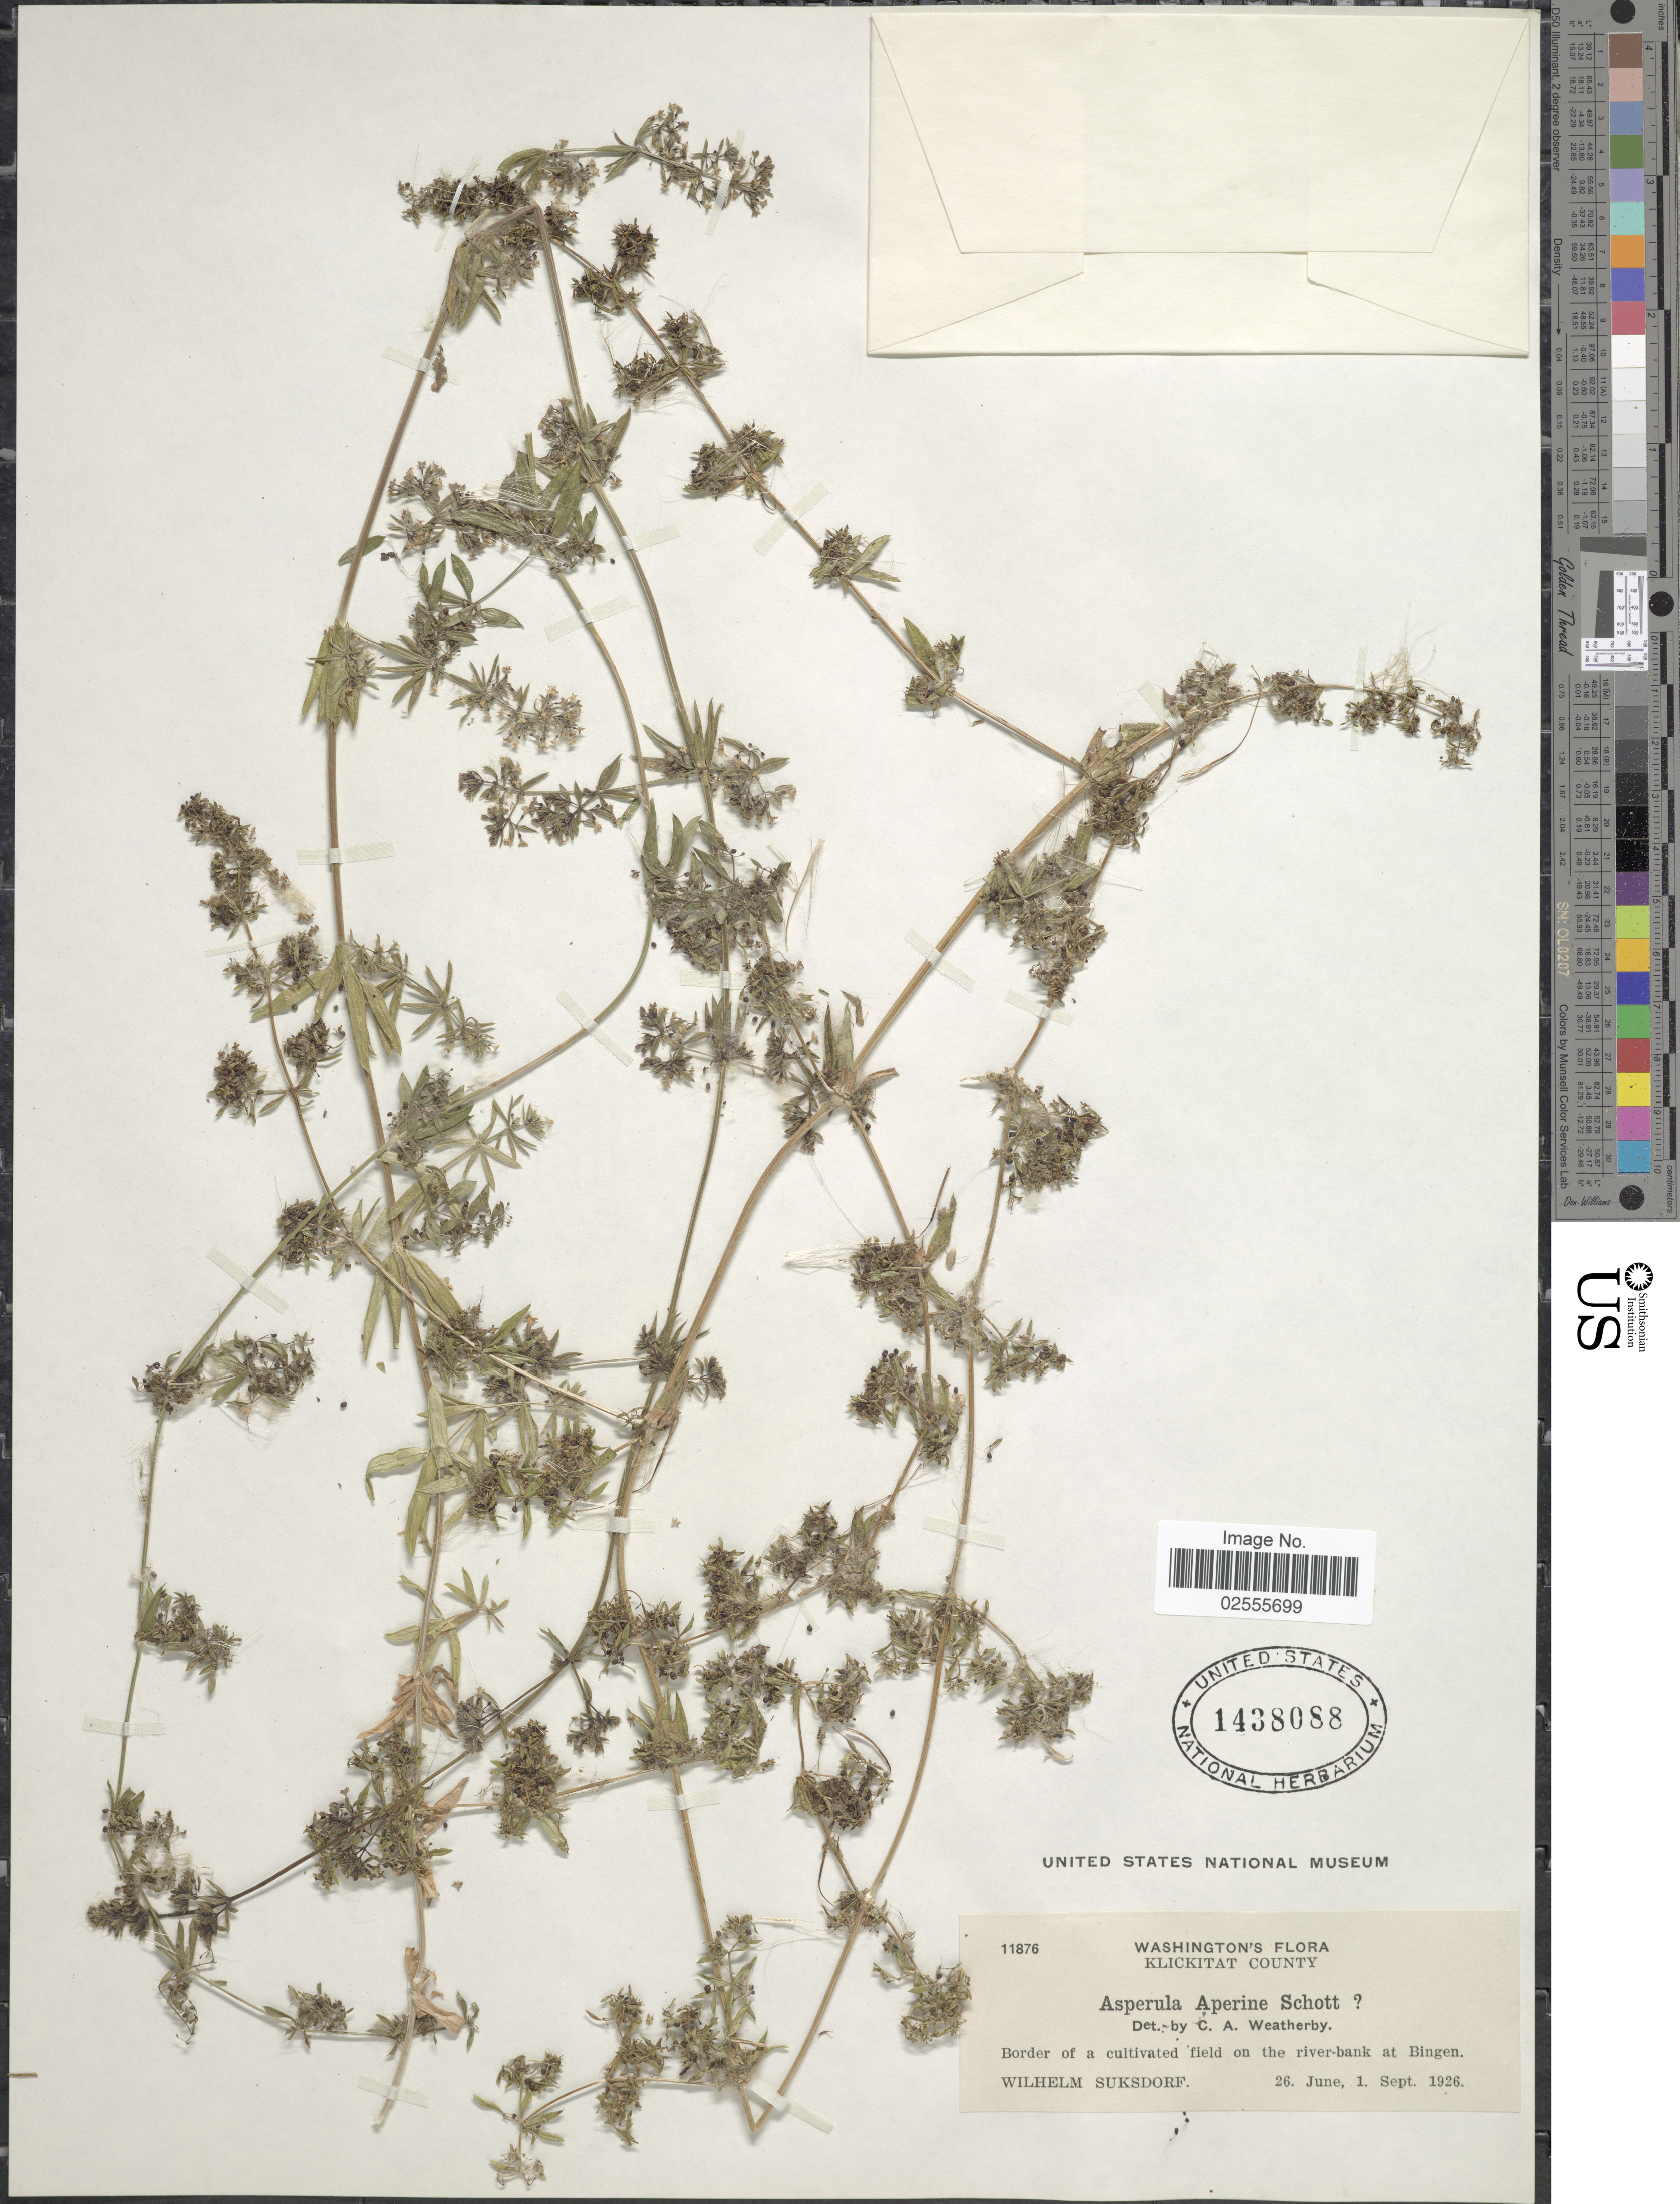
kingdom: Plantae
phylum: Tracheophyta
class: Magnoliopsida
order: Gentianales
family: Rubiaceae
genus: Asperula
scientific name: Asperula aparine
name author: M. Bieb.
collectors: W. N. Suksdorf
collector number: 11876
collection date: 1926-06-26/1926-09-01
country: United States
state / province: Washington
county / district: Klickitat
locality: Klickitat County, border of a cultivated field on the river-bank at Bingen.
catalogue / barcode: US 1438088